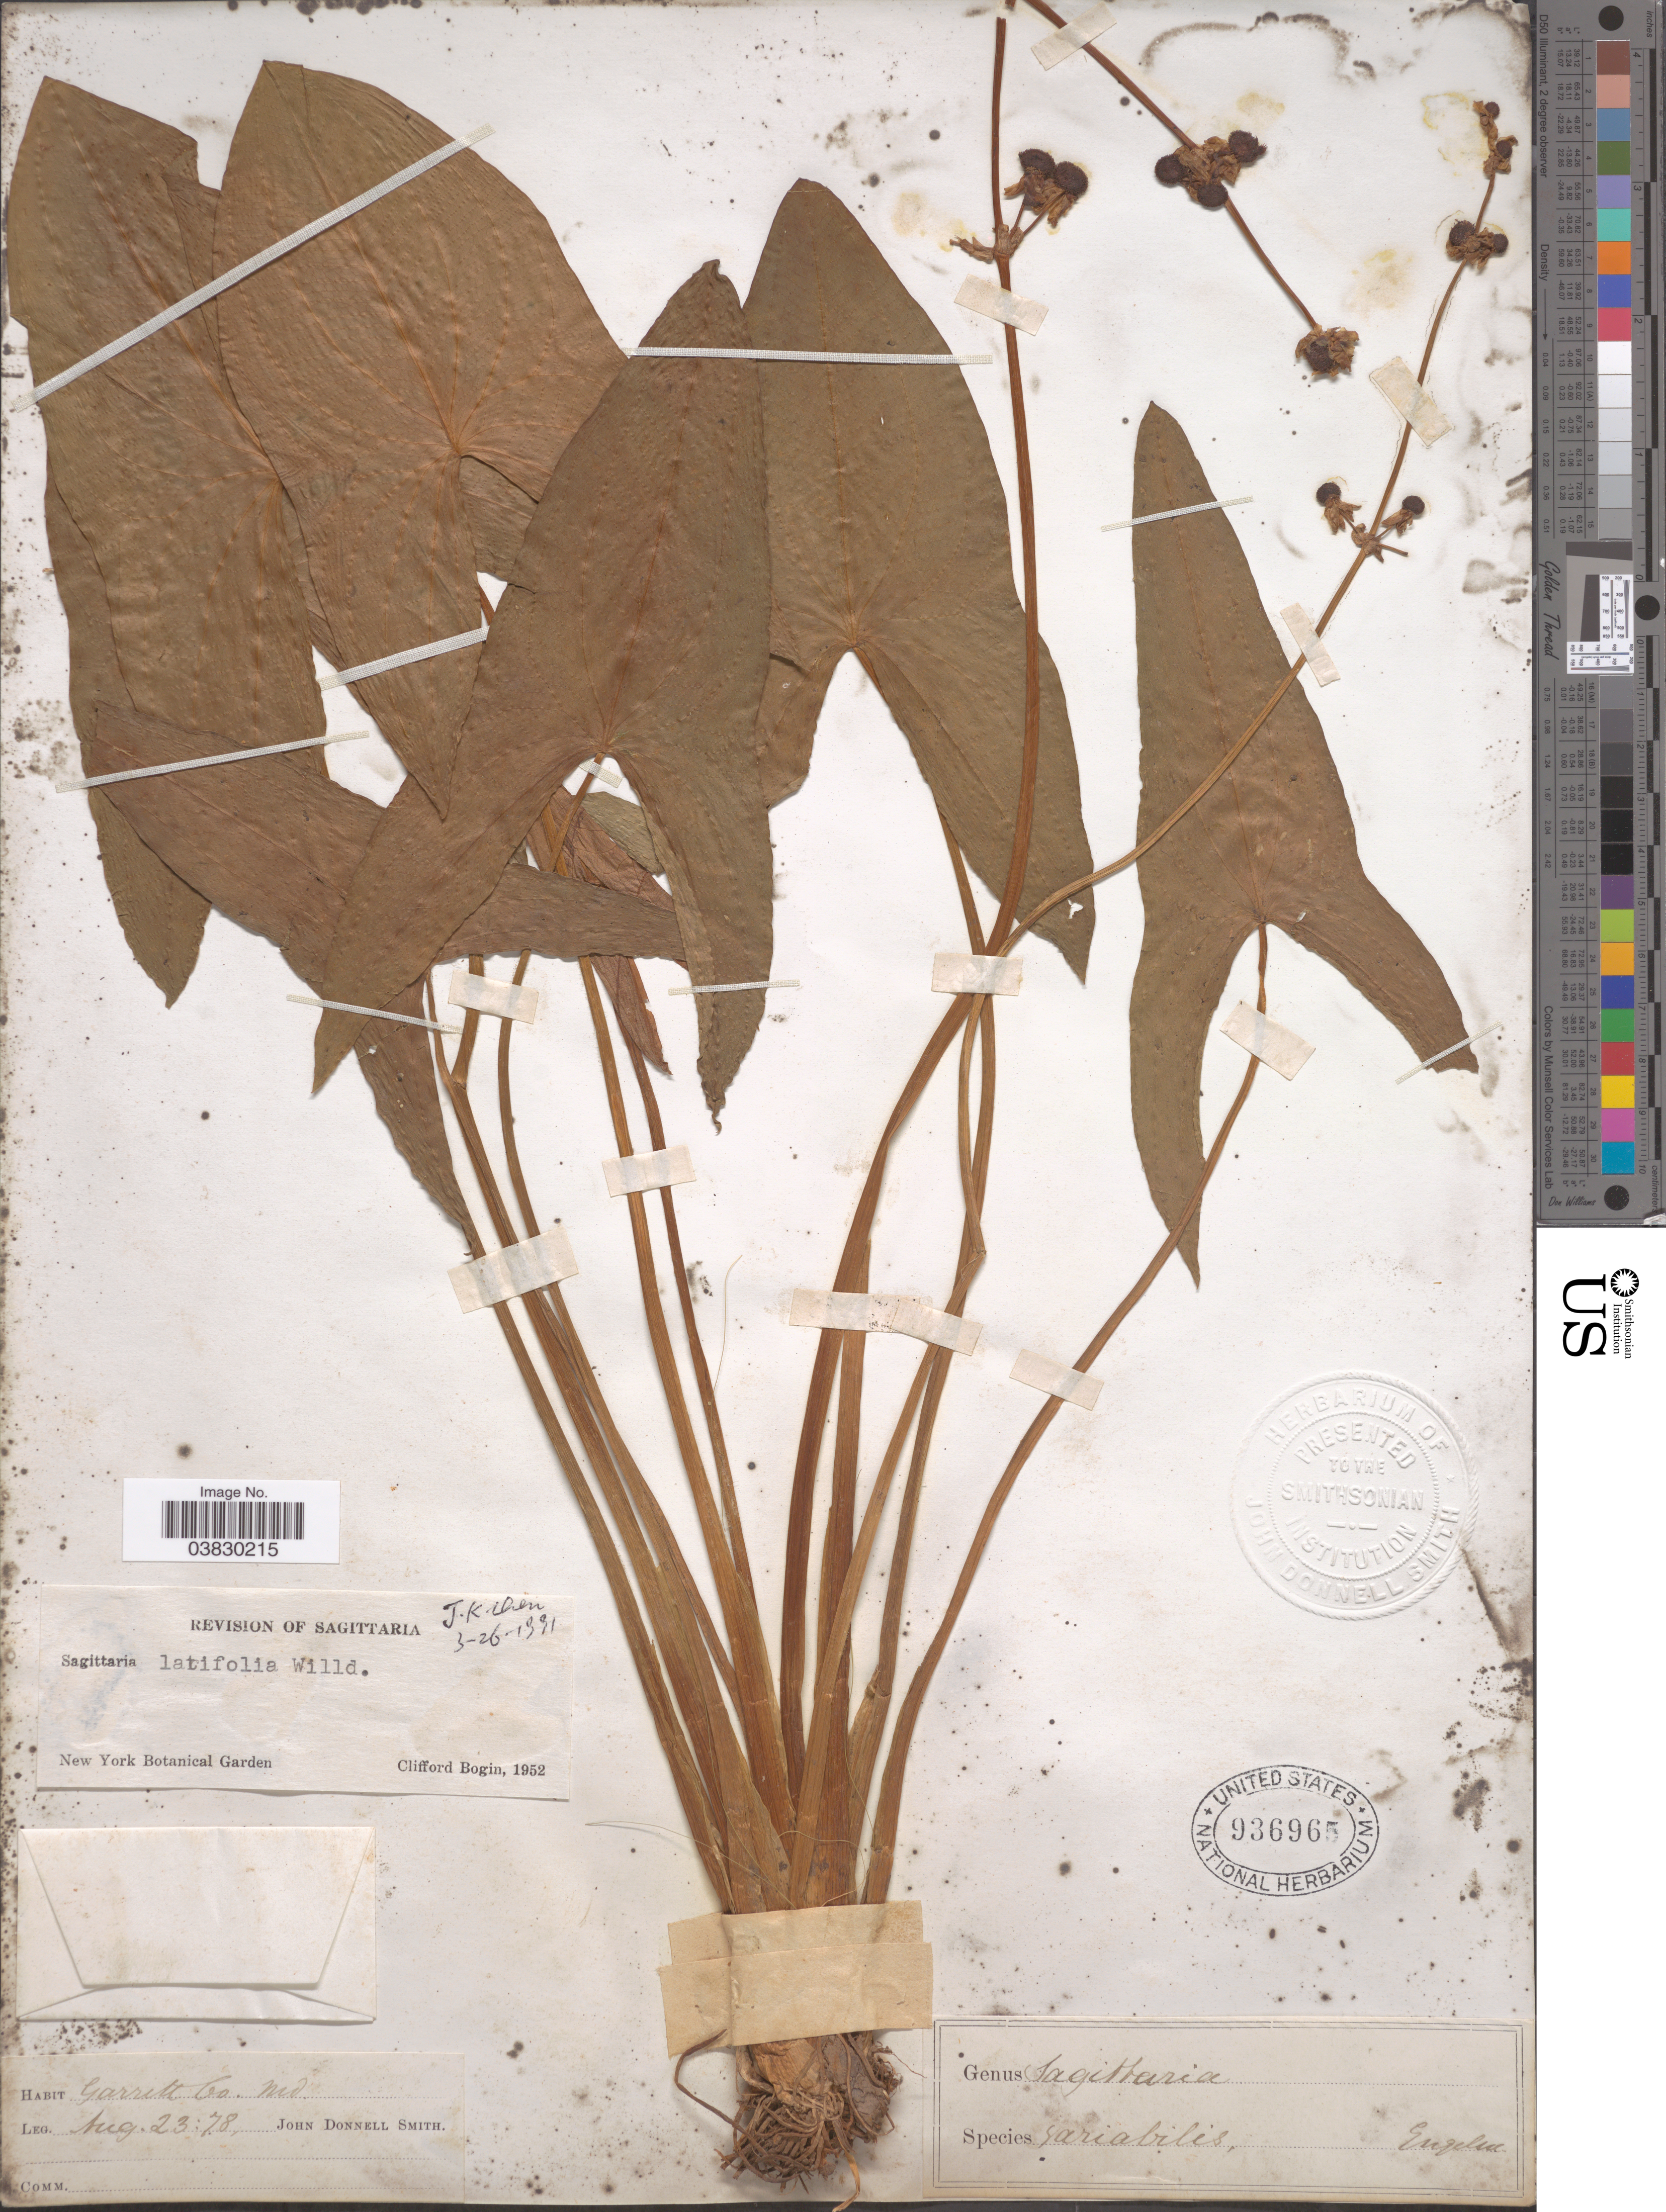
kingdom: Plantae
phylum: Tracheophyta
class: Liliopsida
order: Alismatales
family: Alismataceae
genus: Sagittaria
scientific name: Sagittaria latifolia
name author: Willd.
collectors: J. Donnell Smith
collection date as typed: Transcribed d/m/y: 23/8/78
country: United States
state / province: Maryland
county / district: Garrett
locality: Garrett Co.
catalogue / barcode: US 936965